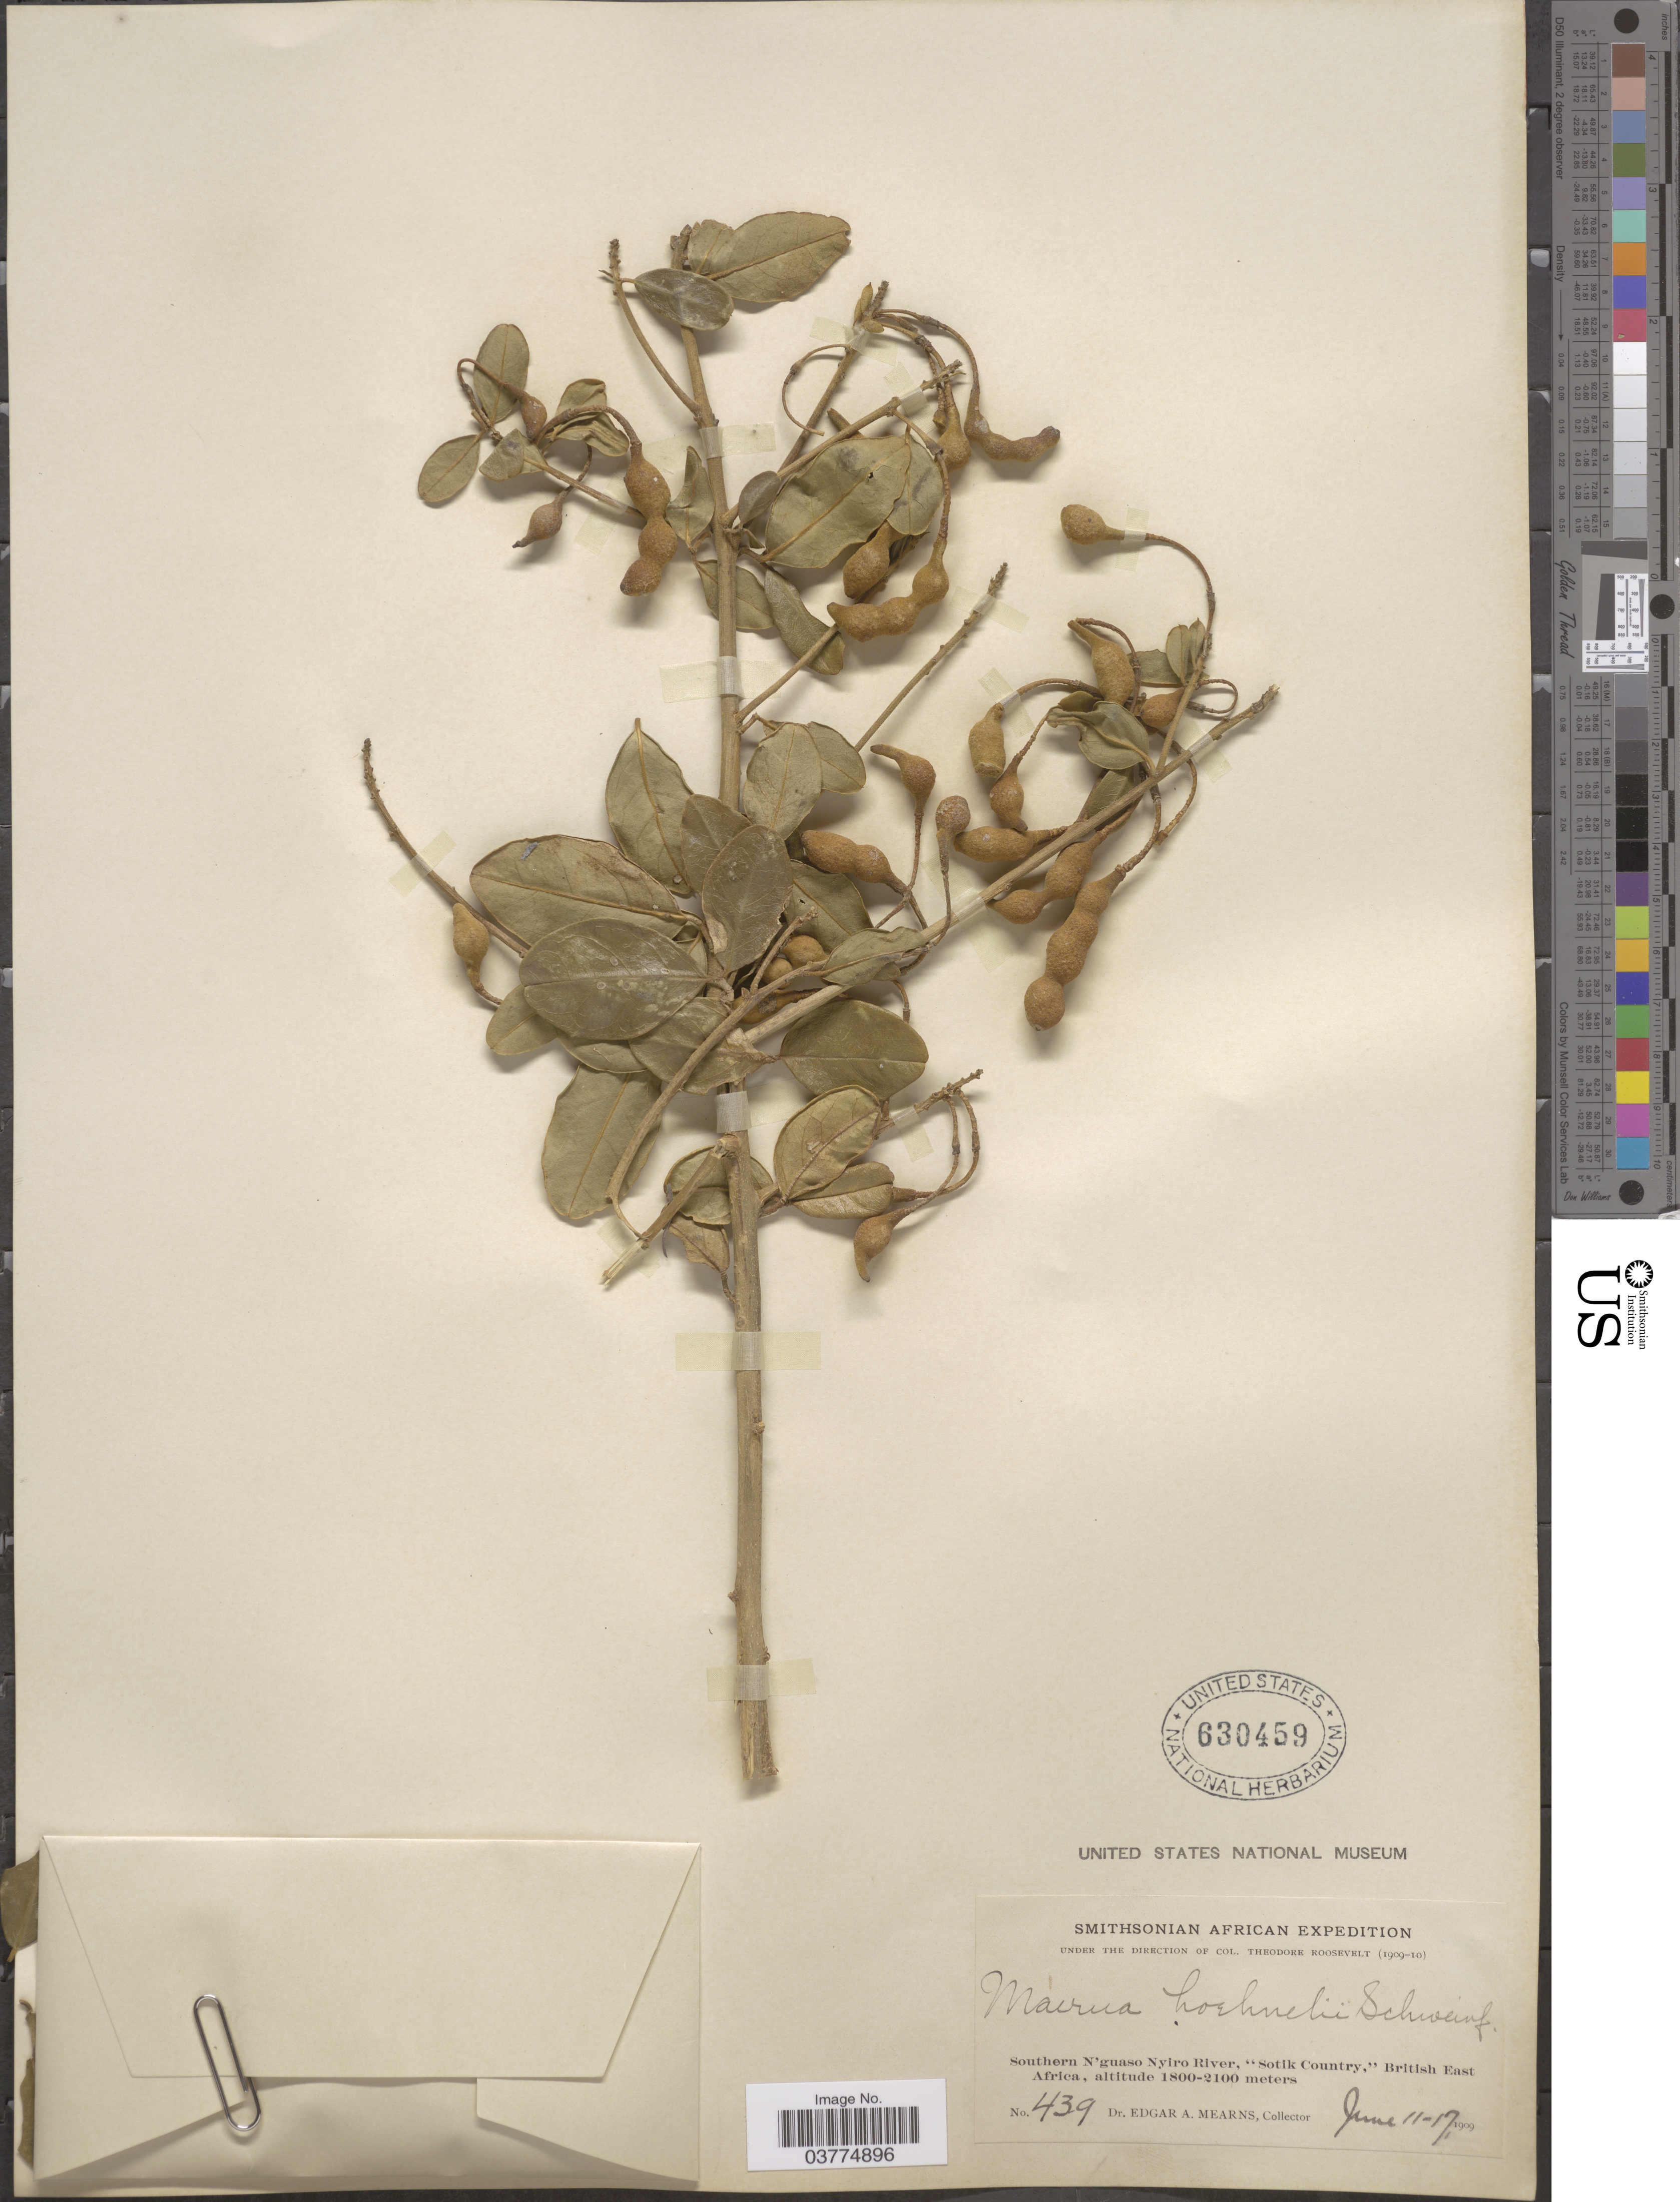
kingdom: Plantae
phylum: Tracheophyta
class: Magnoliopsida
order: Brassicales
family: Capparaceae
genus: Maerua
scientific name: Maerua hoehnelii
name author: Schweinf.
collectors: E. A. Mearns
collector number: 439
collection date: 1909-06-11/1909-06-17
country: Kenya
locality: Southern N'guaso Nyiro River, "Sotik Country", British East Africa.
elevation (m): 1800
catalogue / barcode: US 630459